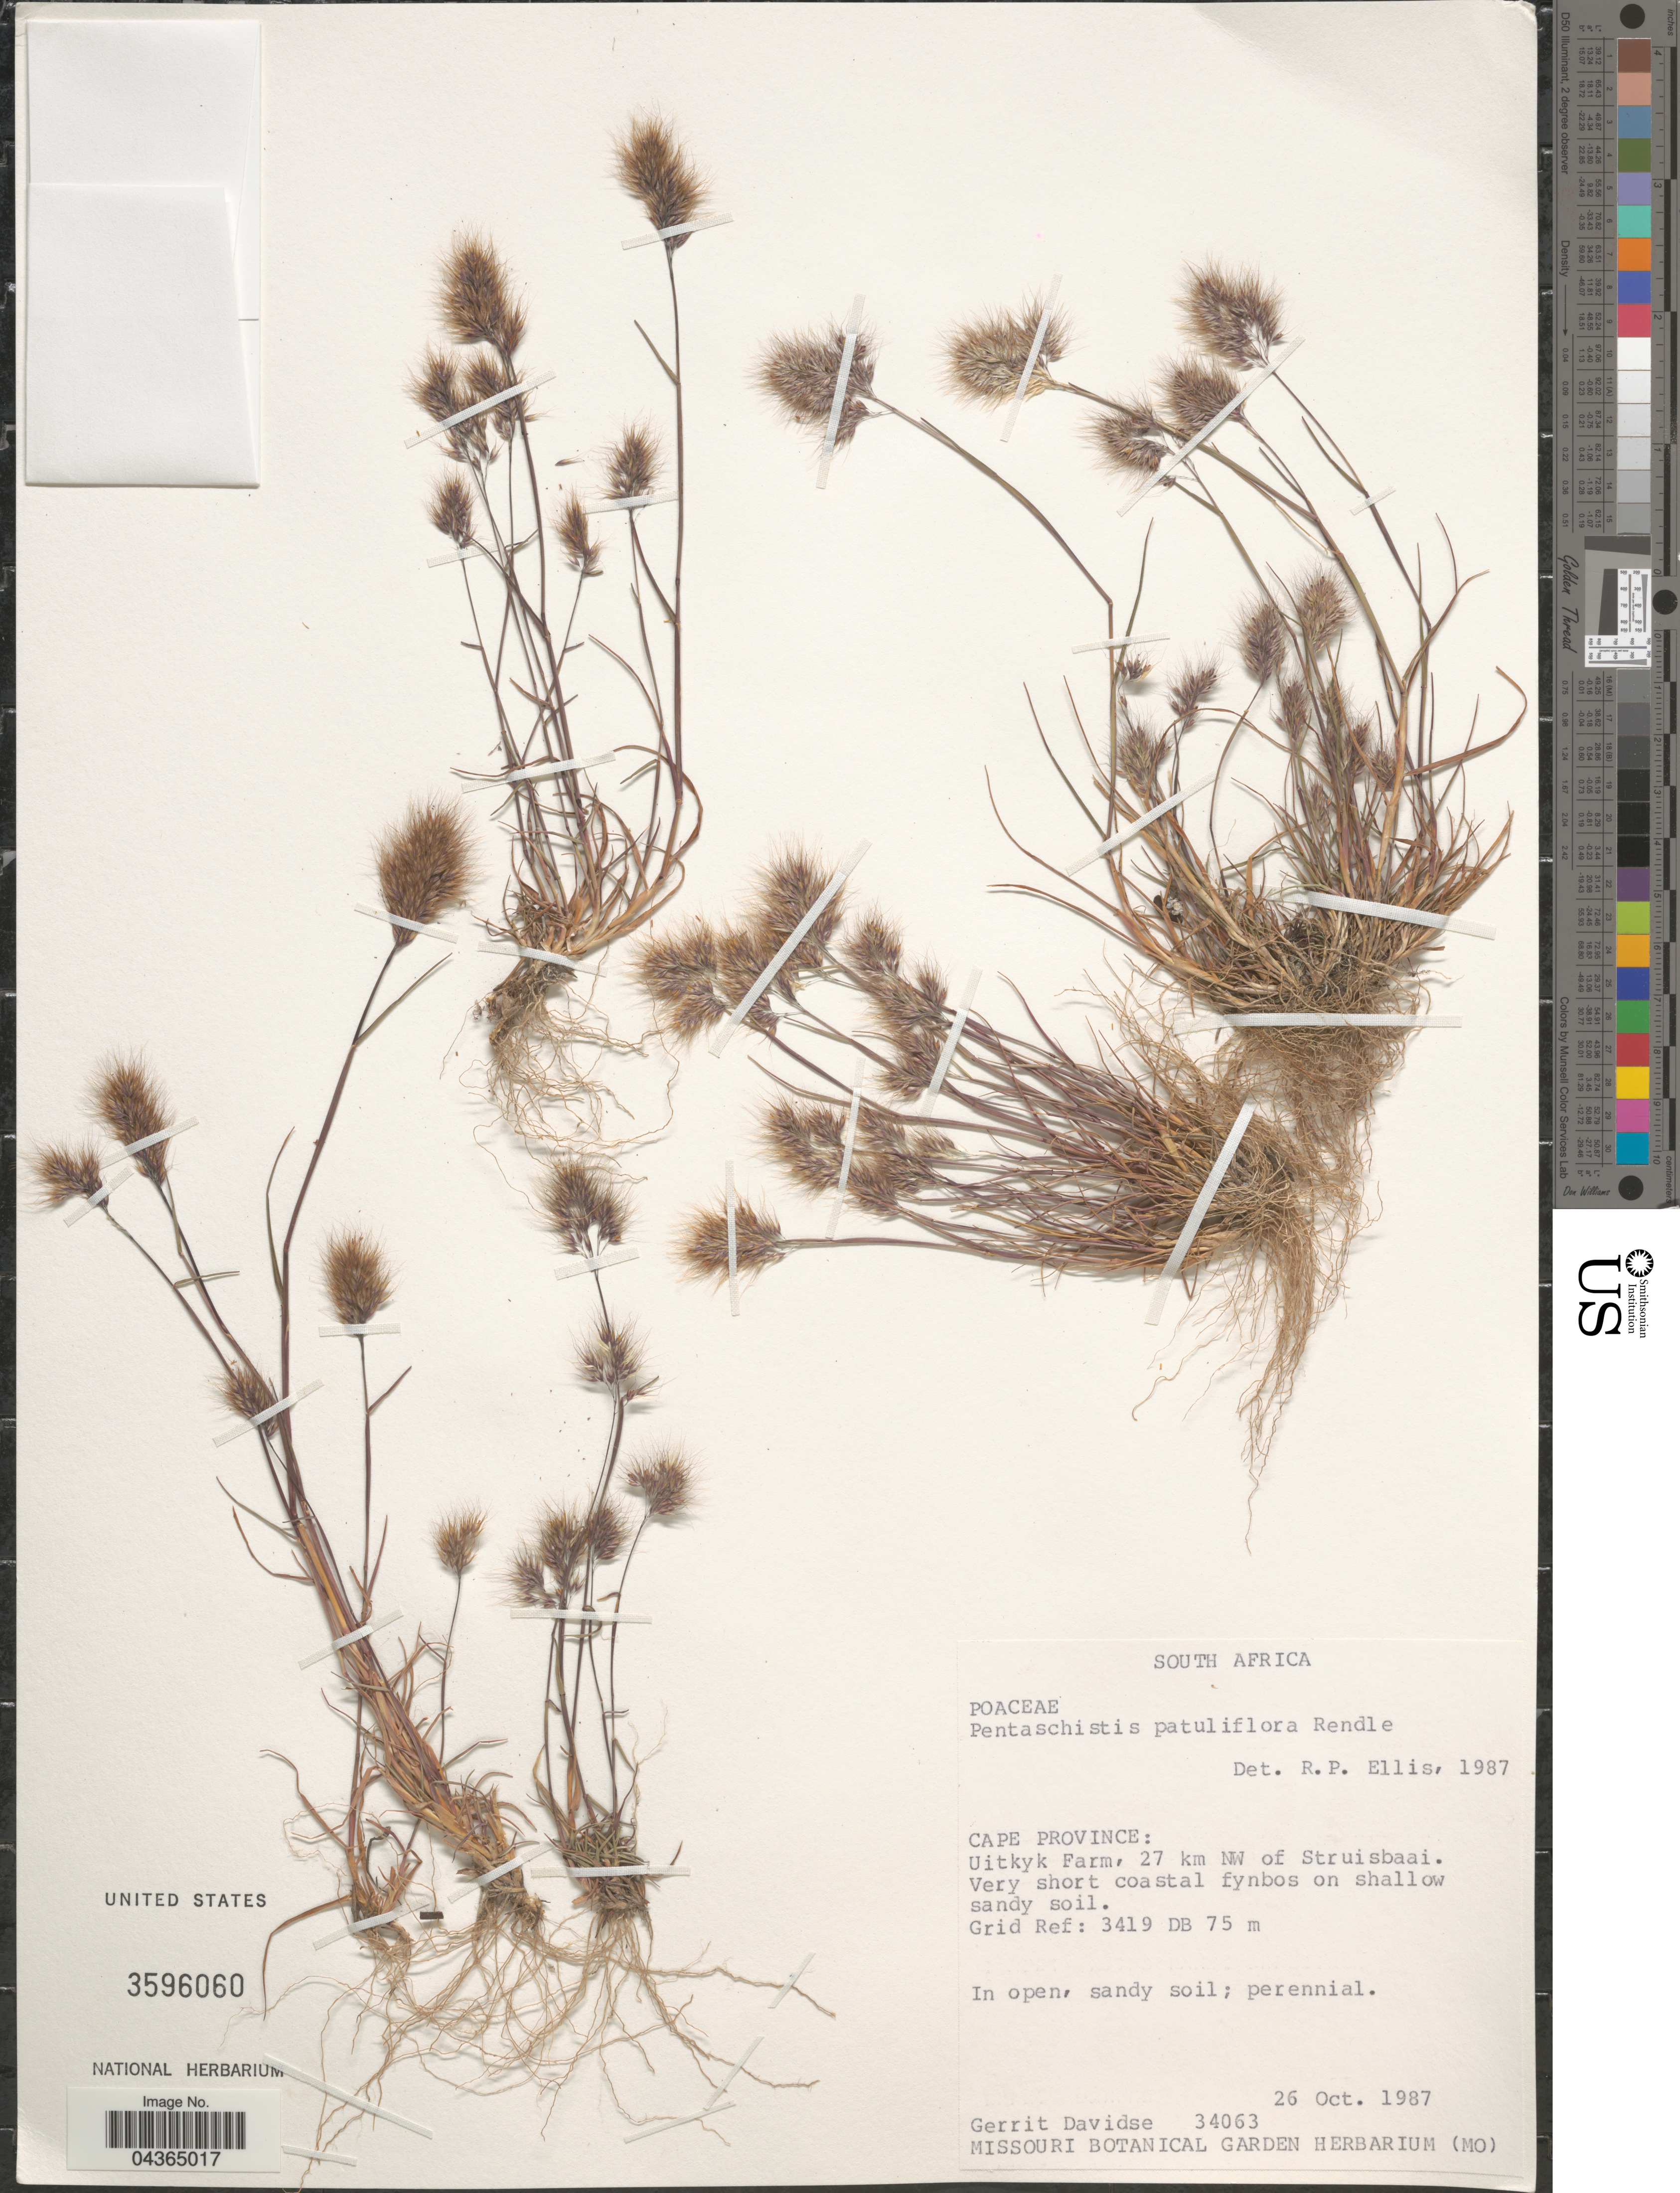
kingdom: Plantae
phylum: Tracheophyta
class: Liliopsida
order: Poales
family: Poaceae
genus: Pentameris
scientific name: Pentameris cirrhulosa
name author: (Nees) Steud.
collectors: G. Davidse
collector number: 34063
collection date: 1987-10-26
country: South Africa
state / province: Western Cape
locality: Uitkyk Farm, 27 km NW of Struisbaai. Grid Ref: 3419 DB.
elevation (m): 75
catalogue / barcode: US 3596060